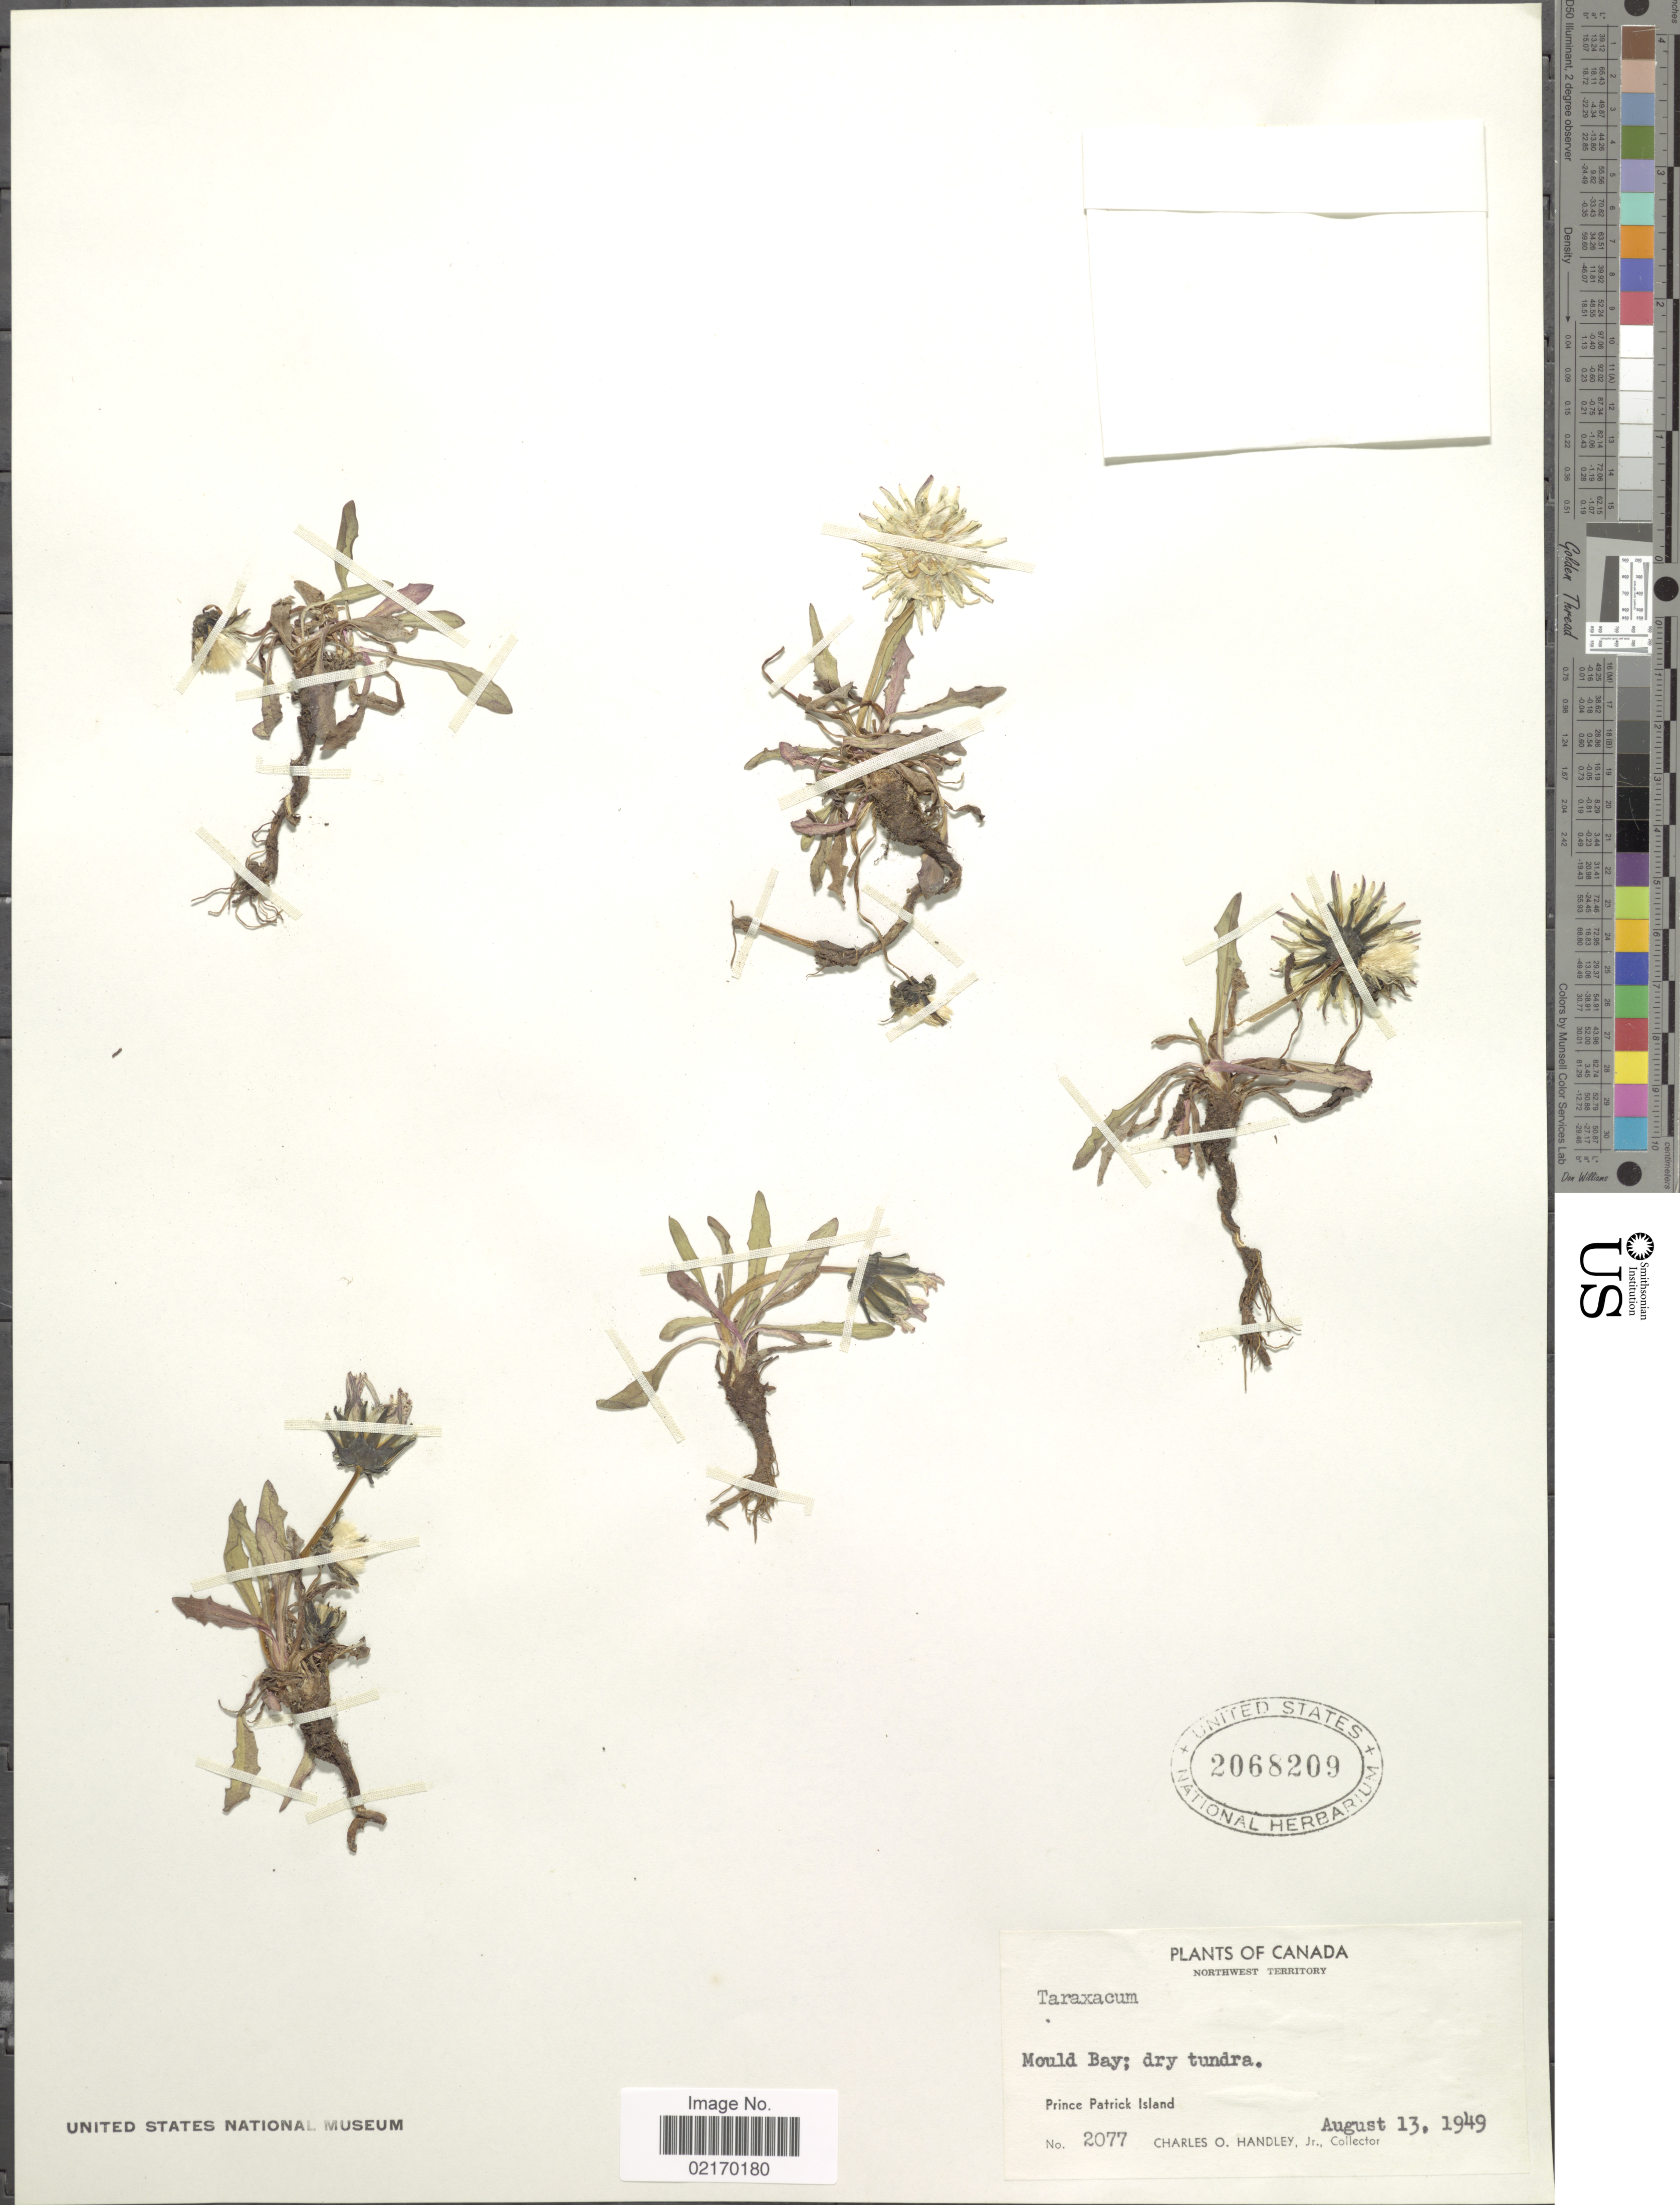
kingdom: Plantae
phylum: Tracheophyta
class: Magnoliopsida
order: Asterales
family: Asteraceae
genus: Taraxacum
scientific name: Taraxacum sp.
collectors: C. Handley Jr.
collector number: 2077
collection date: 1949-08-13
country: Canada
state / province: Northwest Territories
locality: Mould Bay; dry tundra, Prince Patrick Island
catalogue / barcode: US 2068209